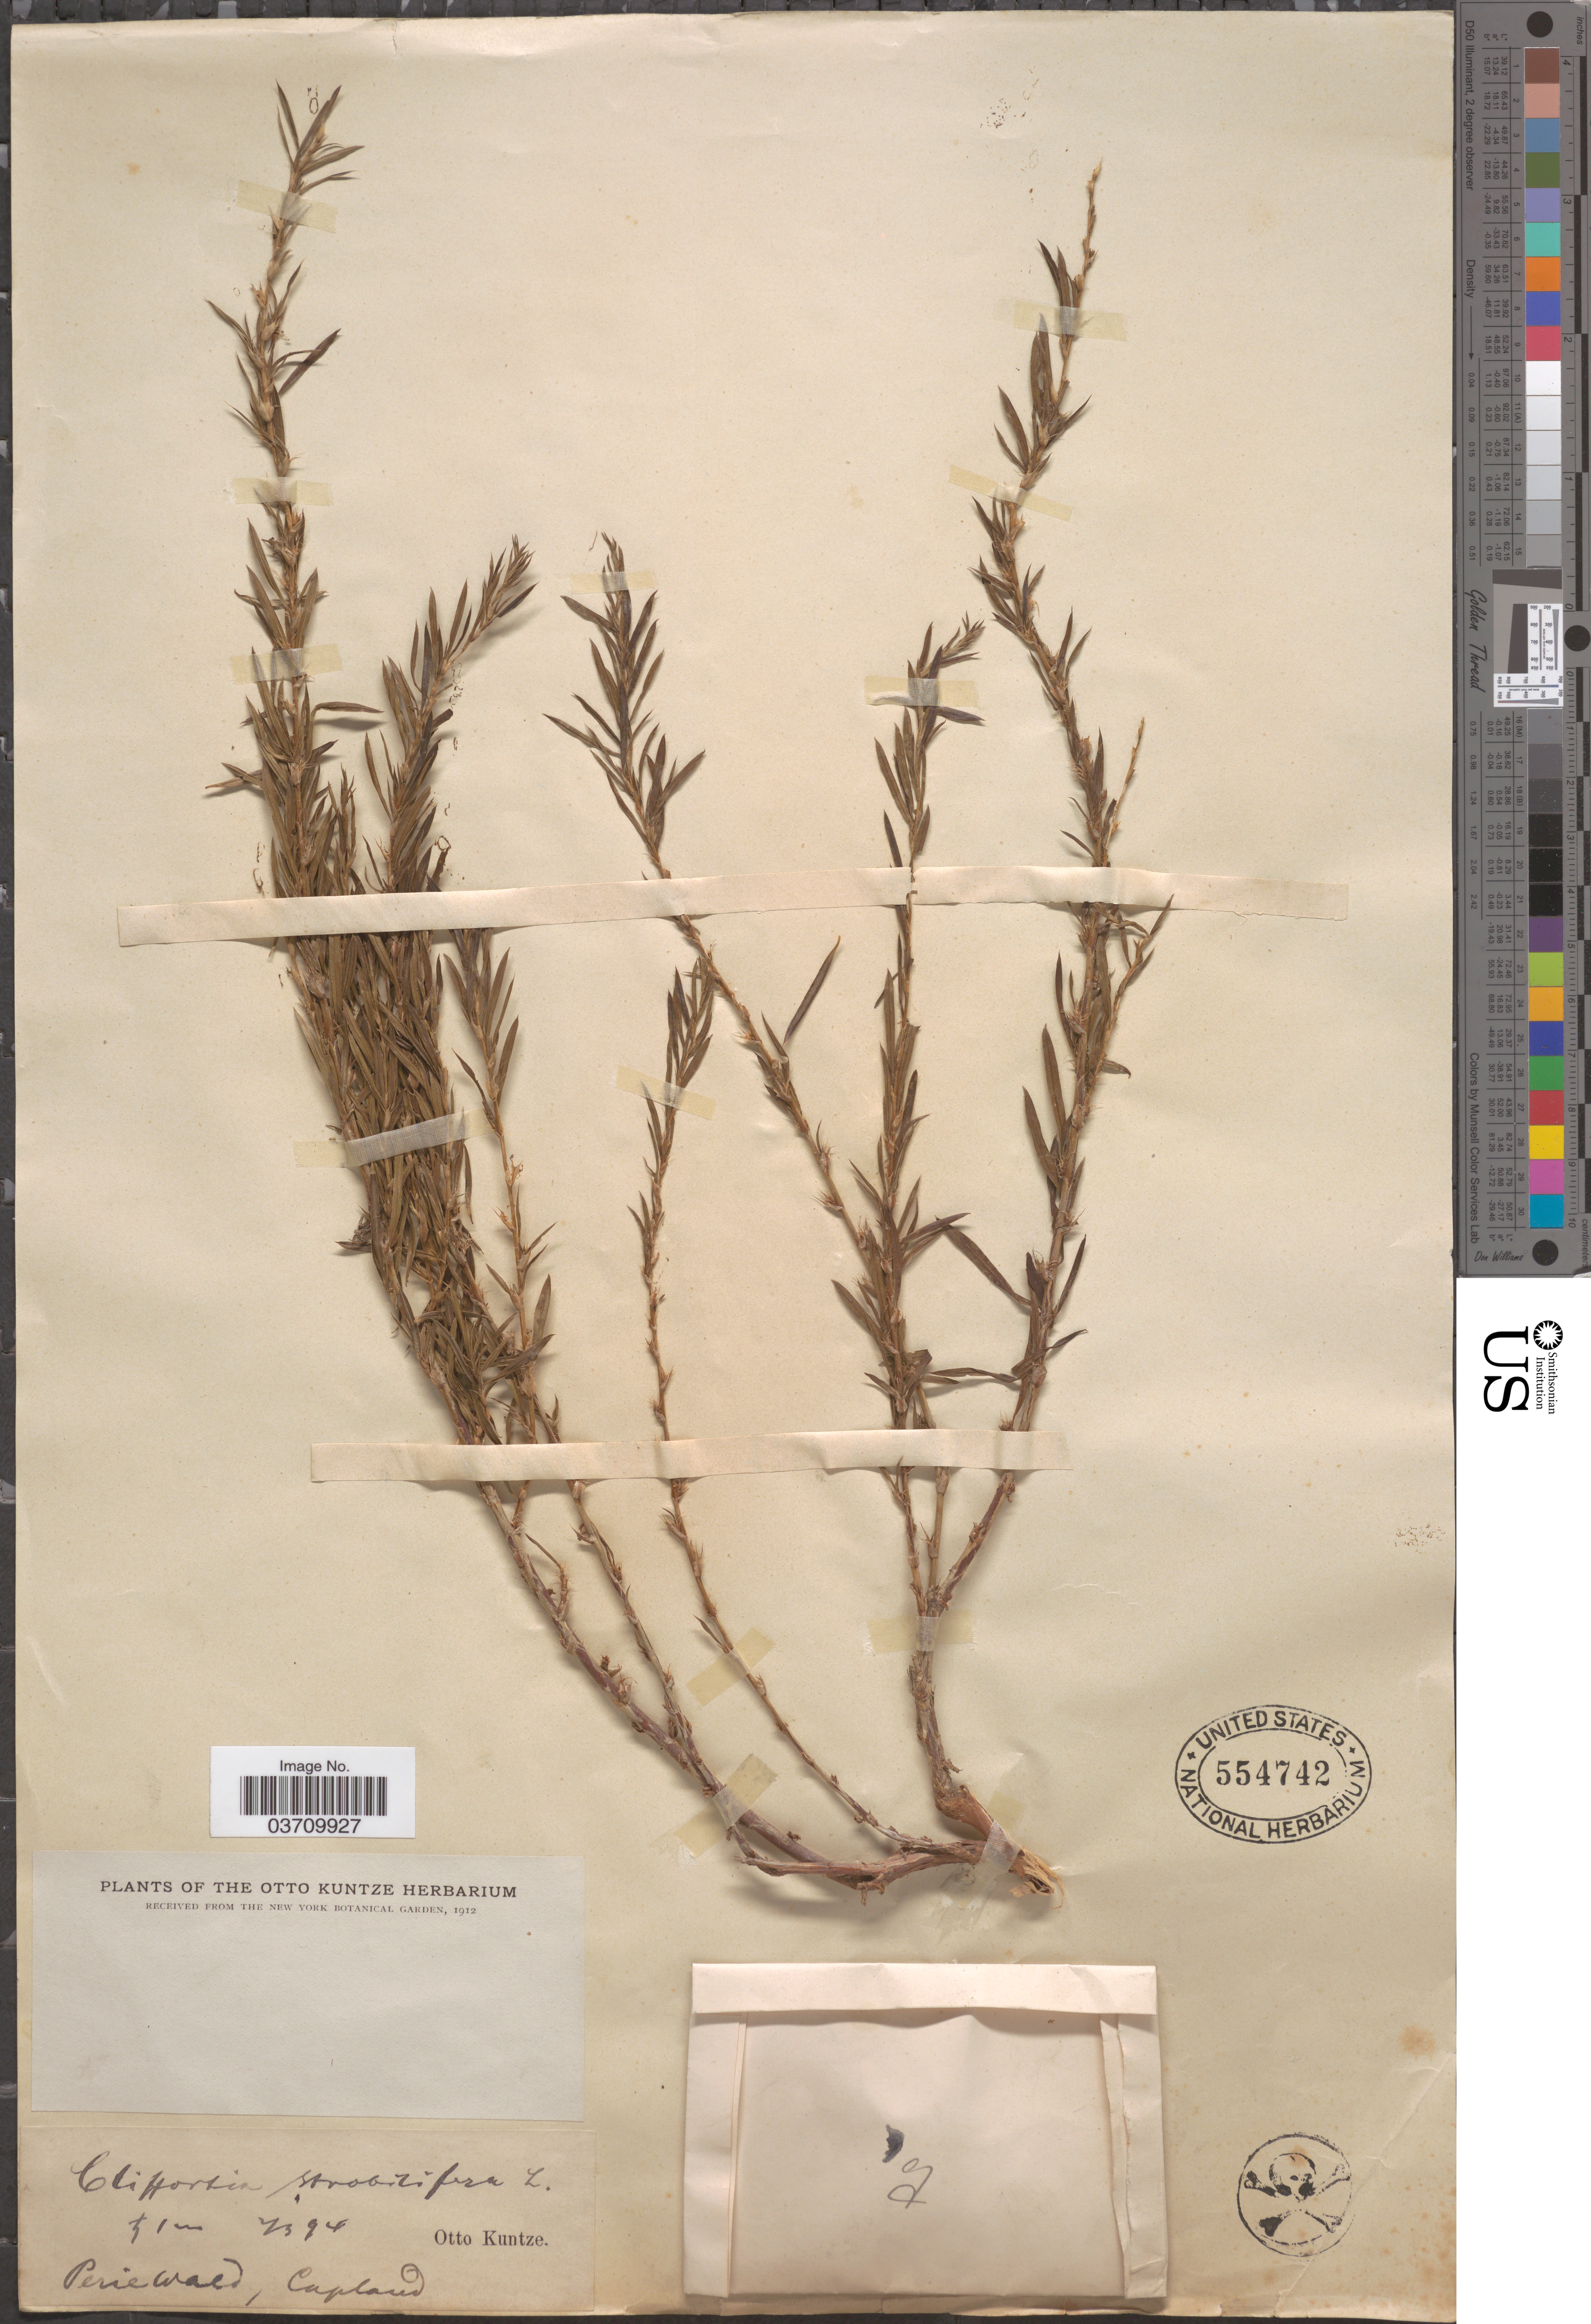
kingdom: Plantae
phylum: Tracheophyta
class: Magnoliopsida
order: Rosales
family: Rosaceae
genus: Cliffortia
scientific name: Cliffortia strobilifera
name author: Murr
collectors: C.E.O. Kuntze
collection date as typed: Transcribed d/m/y: 2/3/94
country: South Africa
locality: Periewald, Capland.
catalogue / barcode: US 554742